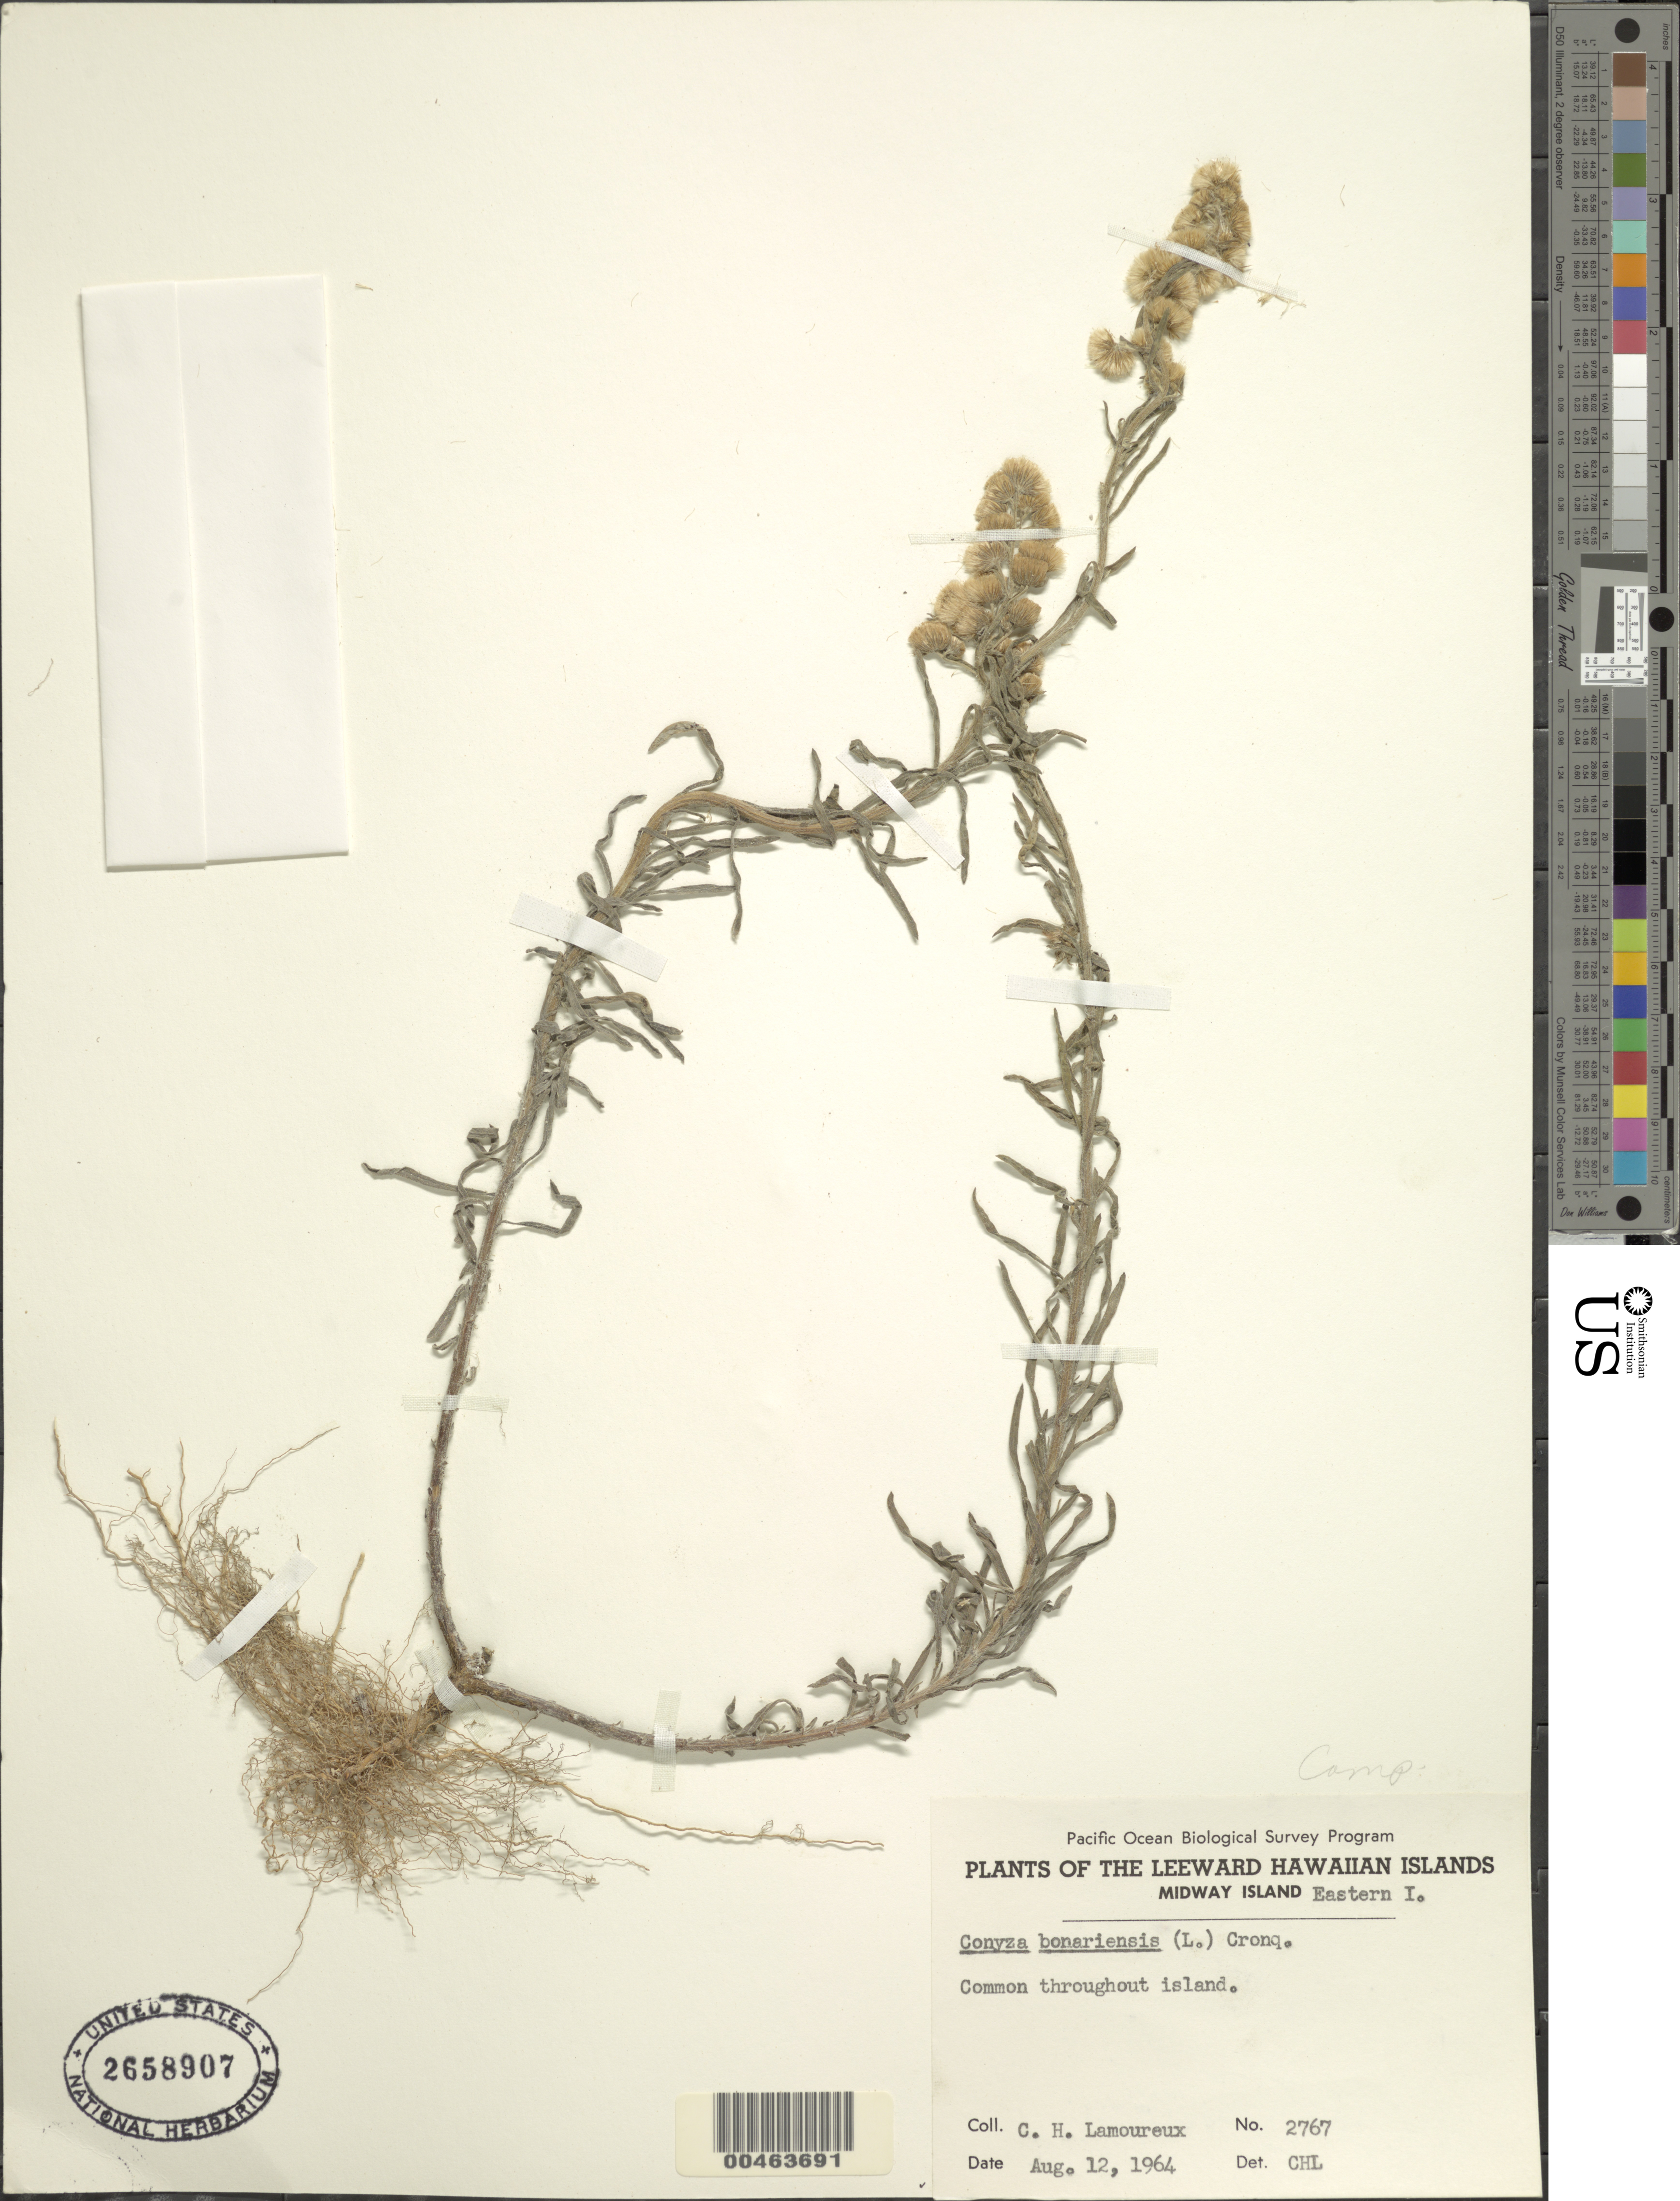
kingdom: Plantae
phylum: Tracheophyta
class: Magnoliopsida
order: Asterales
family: Asteraceae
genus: Erigeron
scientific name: Erigeron bonariensis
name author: L.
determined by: Wagner, W. L., (BOT), Smithsonian Institution - National Museum of Natural History (UNITED STATES)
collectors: C. H. Lamoureux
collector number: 2767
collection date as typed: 12 Aug 1964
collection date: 1964-08-12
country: U.S. Administered Pacific Islands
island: Midway Atoll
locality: Eastern Islet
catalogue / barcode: US 2658907